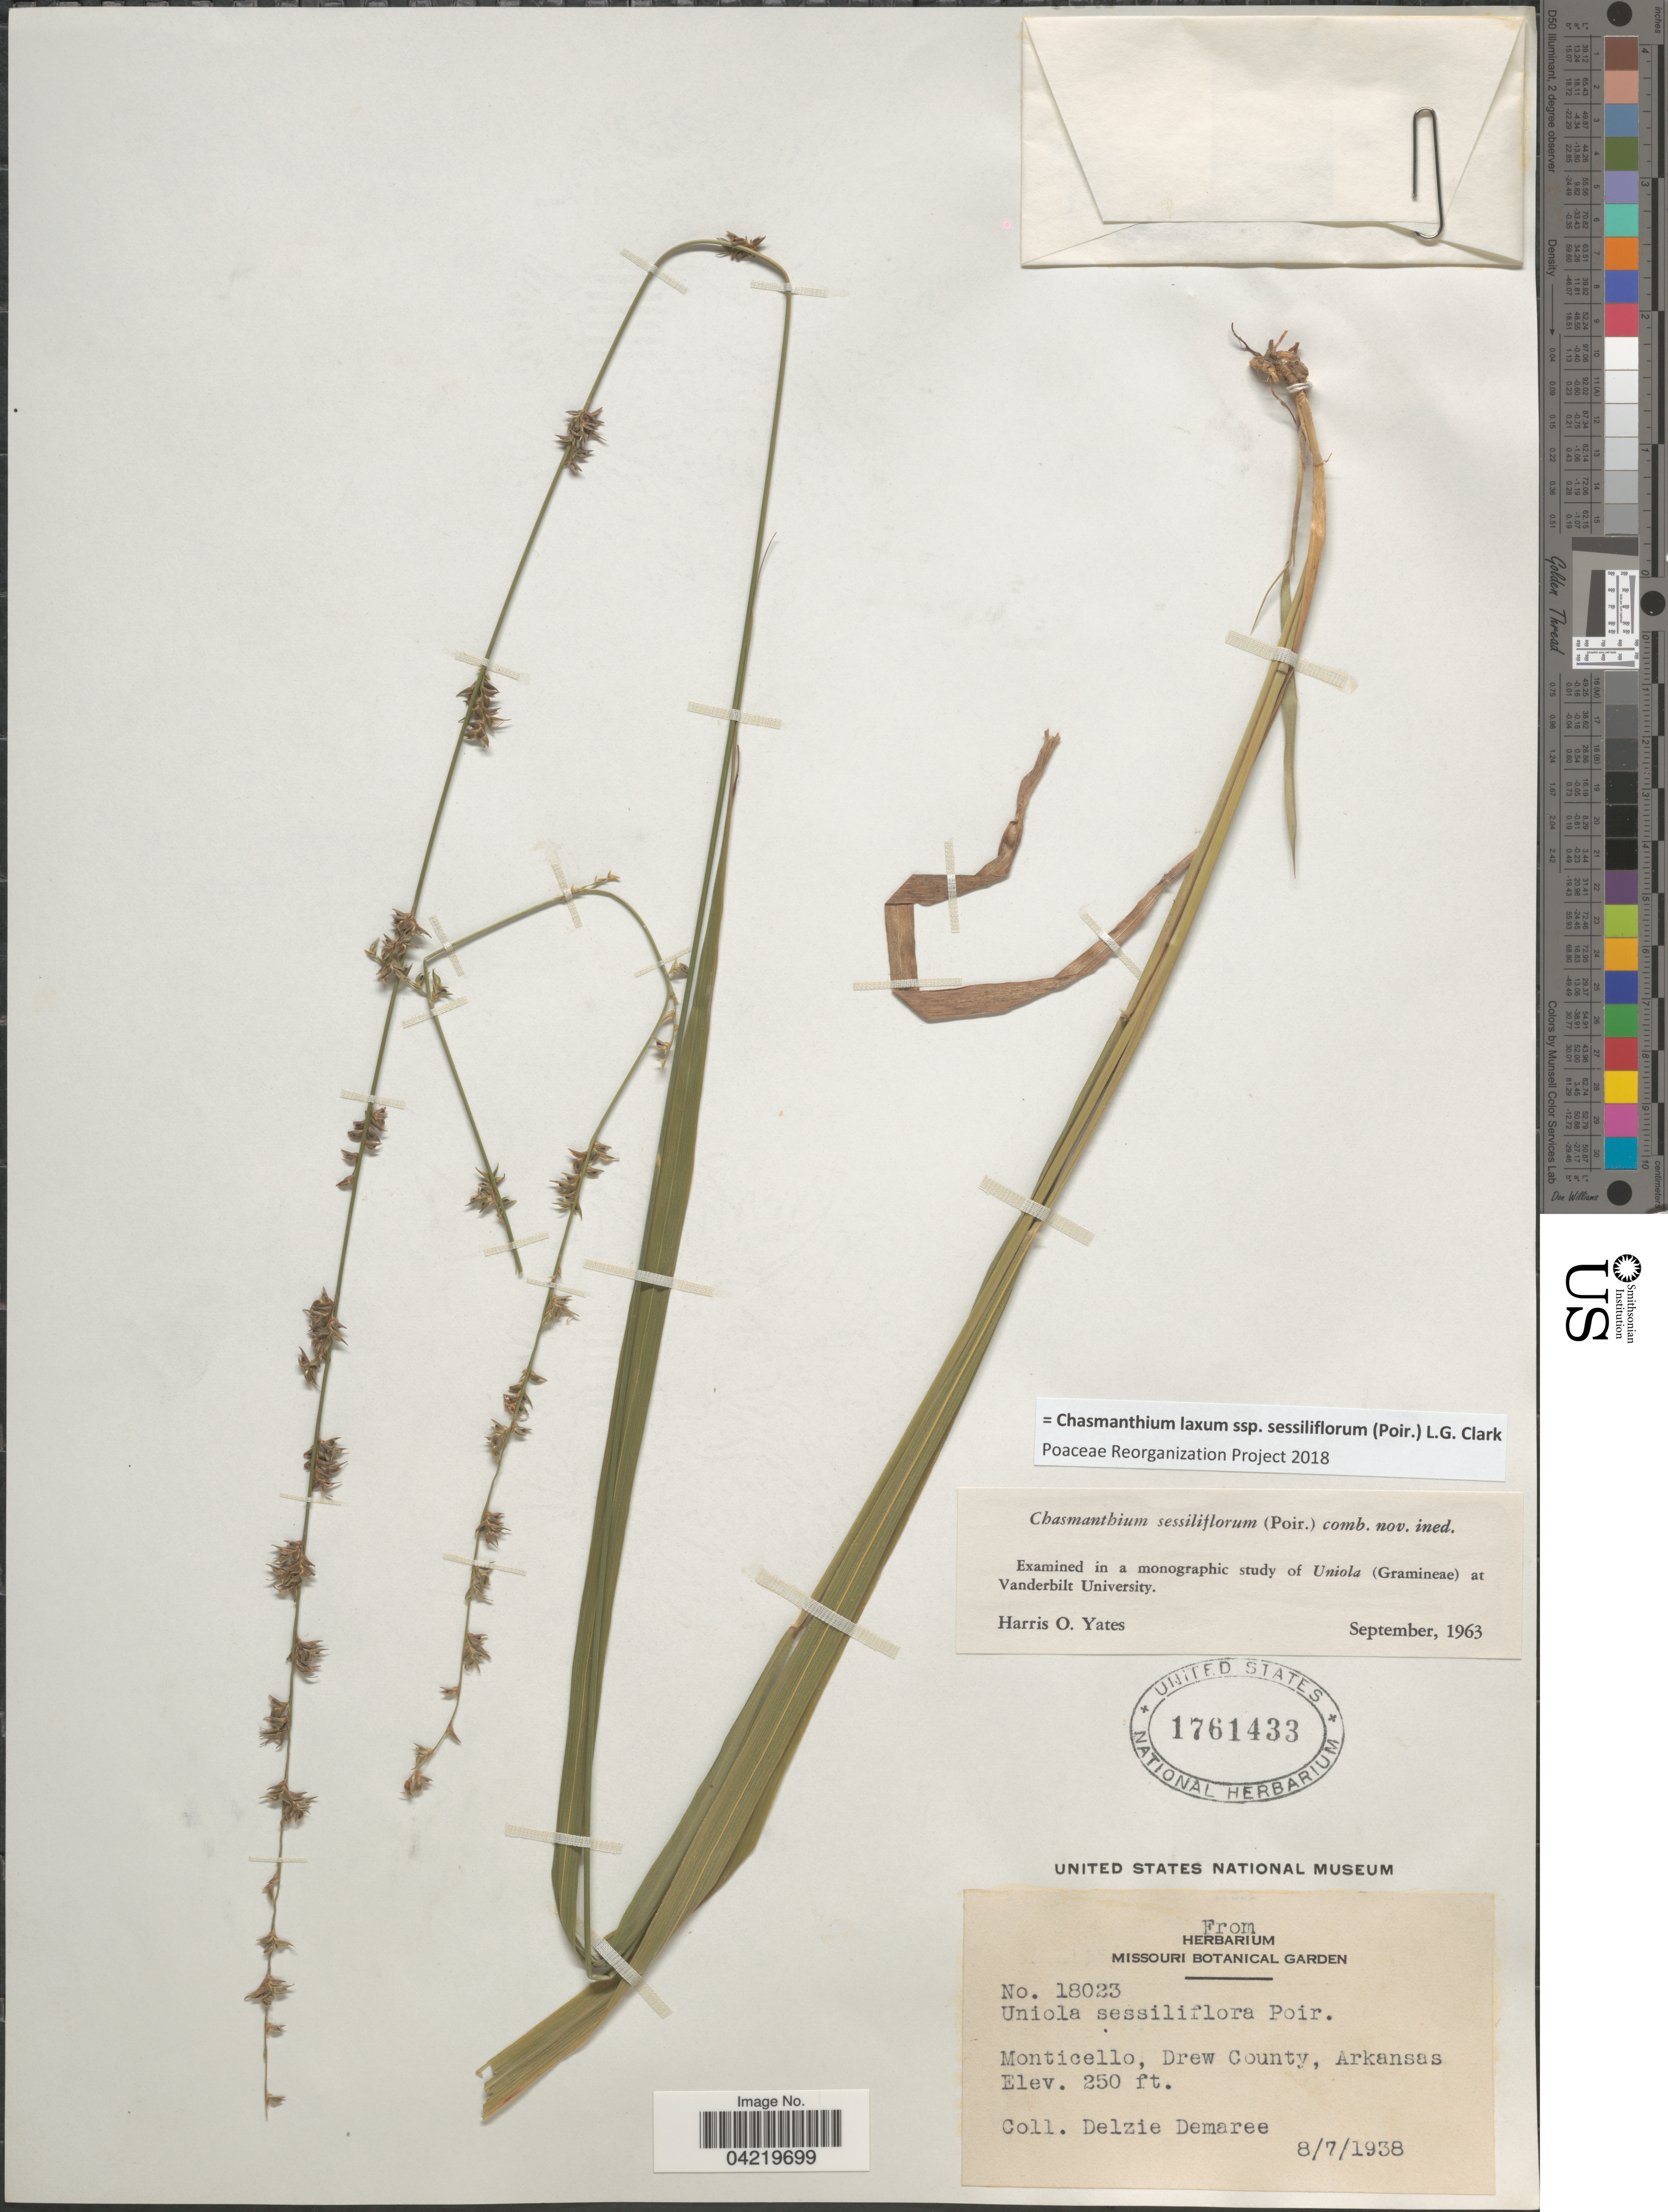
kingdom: Plantae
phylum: Tracheophyta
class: Liliopsida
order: Poales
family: Poaceae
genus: Chasmanthium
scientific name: Chasmanthium laxum subsp. sessiliflorum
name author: (L.) H.O. Yates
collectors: D. Demaree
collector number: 18023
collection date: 1938-08-07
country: United States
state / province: Arkansas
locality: Monticello, Drew County.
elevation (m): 76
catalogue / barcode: US 1761433